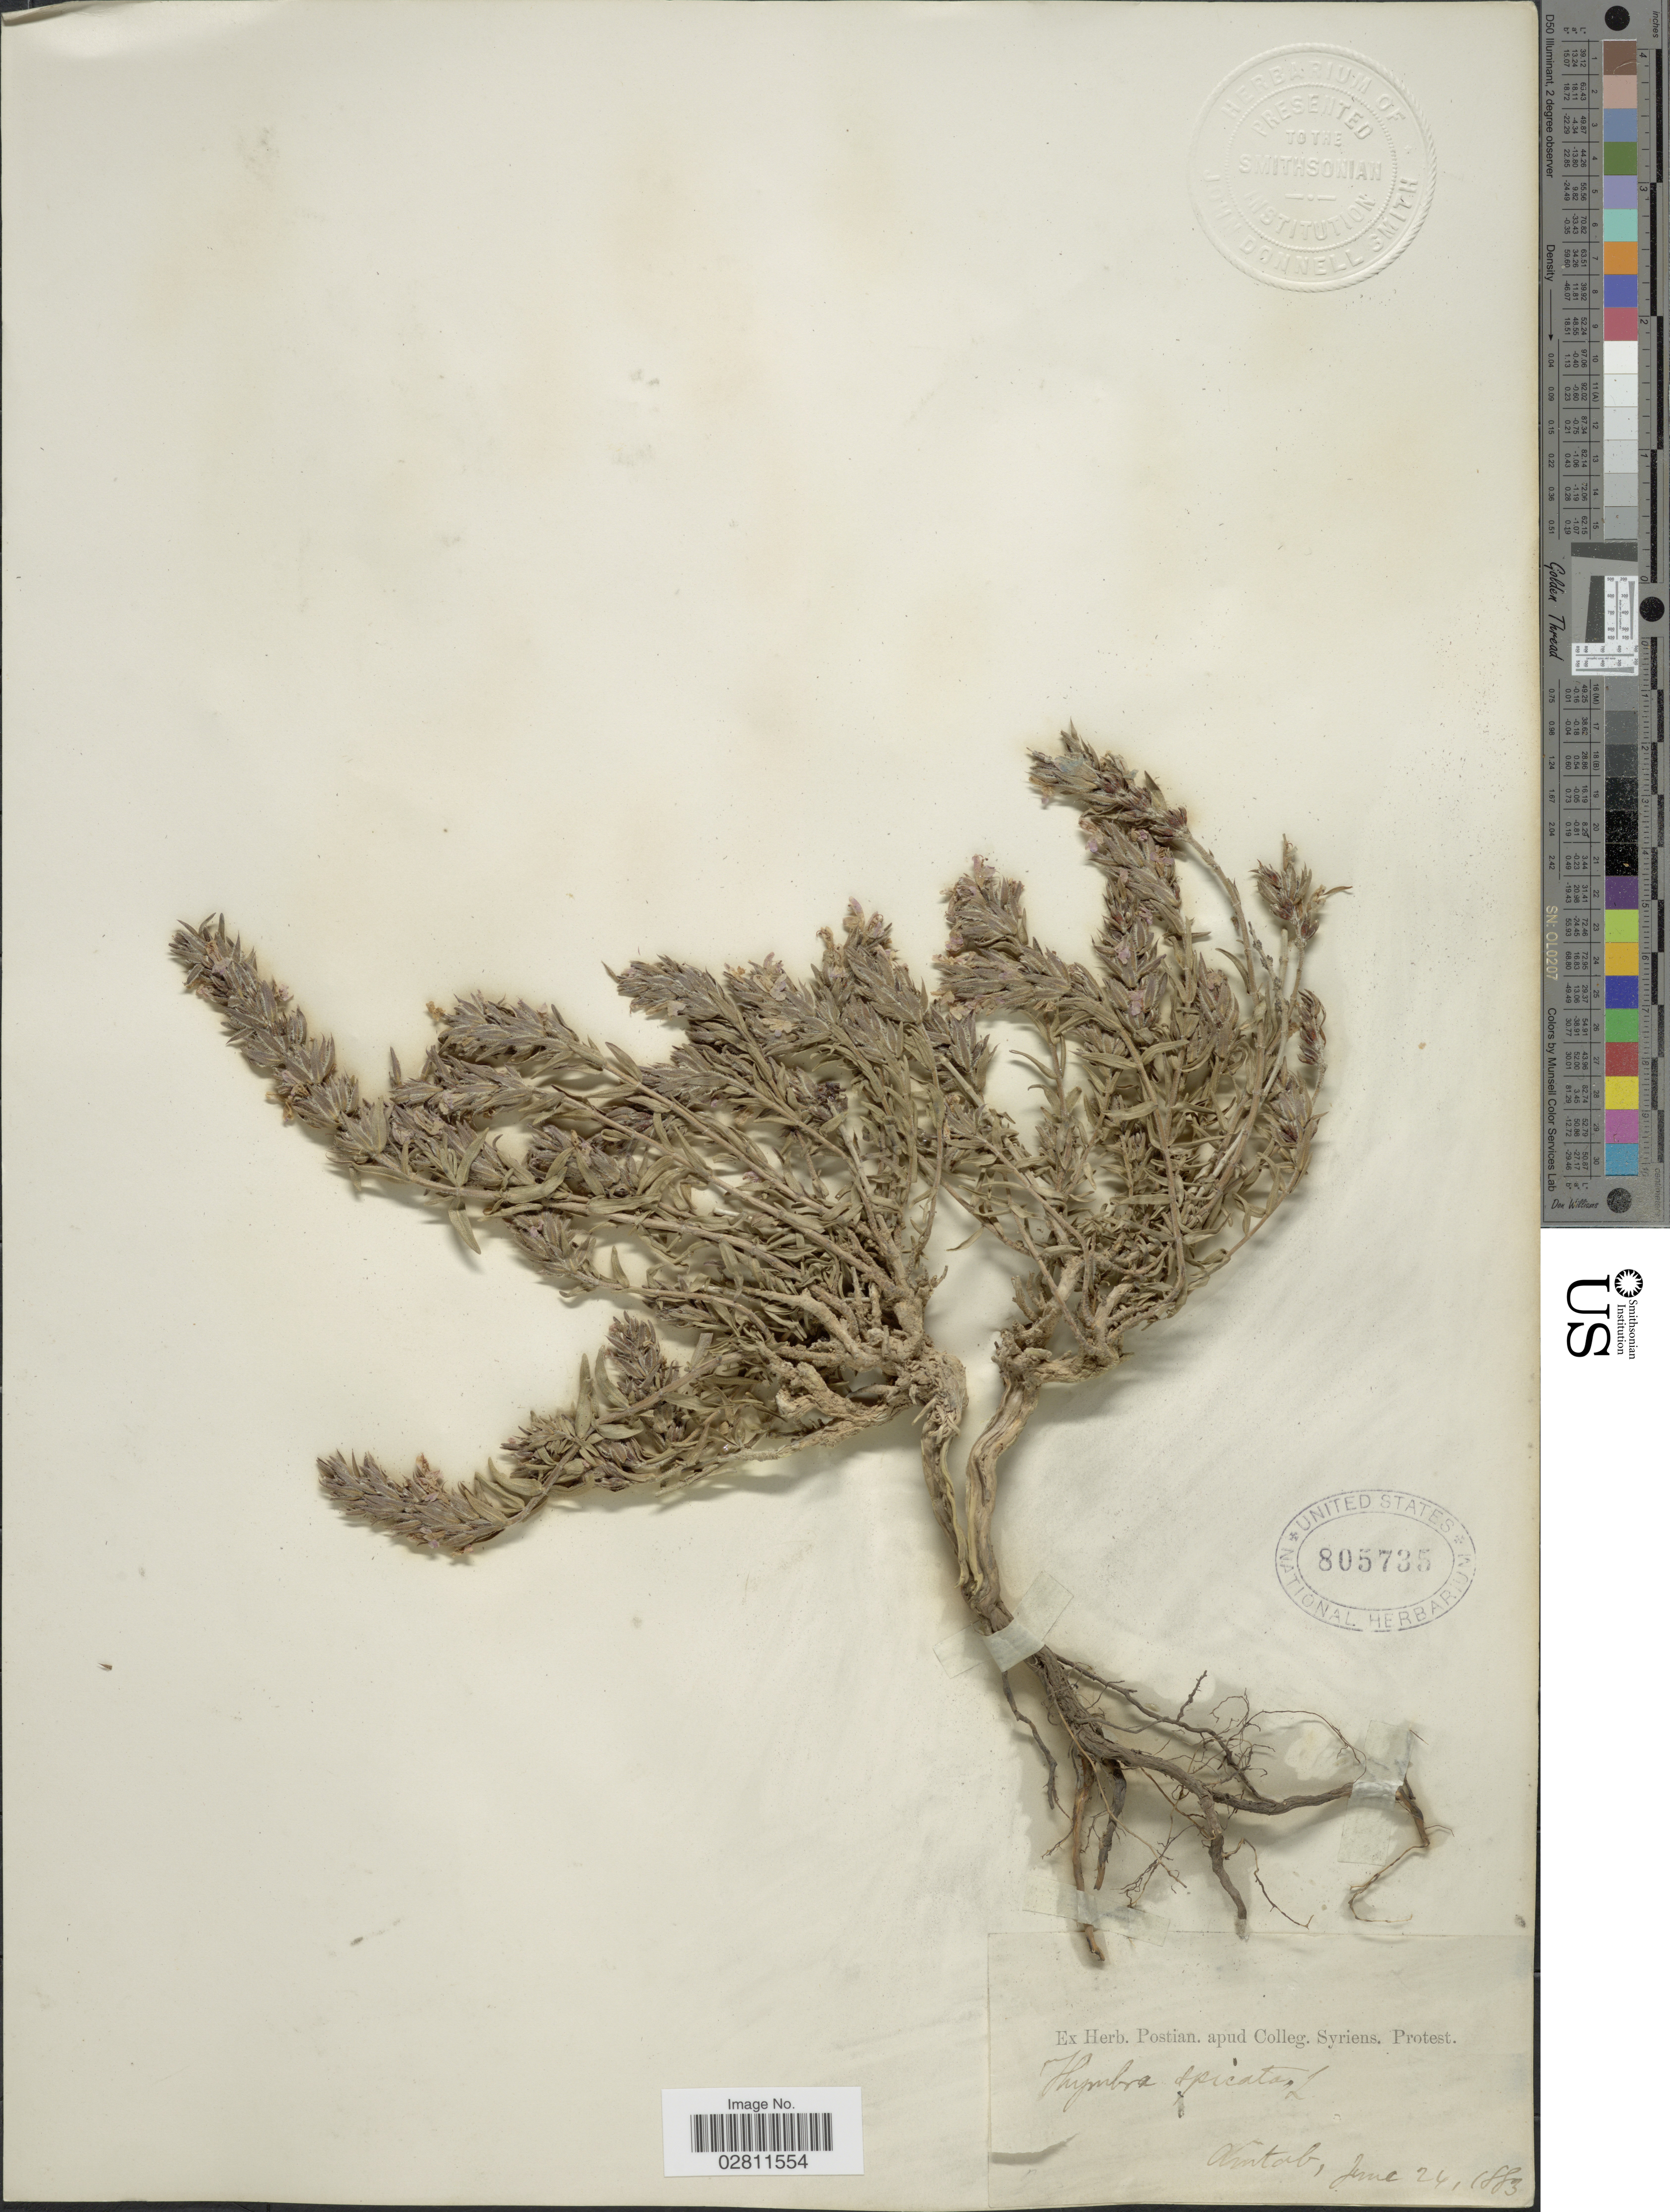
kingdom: Plantae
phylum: Tracheophyta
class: Magnoliopsida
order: Lamiales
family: Lamiaceae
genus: Thymbra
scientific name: Thymbra spicata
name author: L.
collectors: ex herb. Postian. apud Colleg. Syriens. Protest. USE "Fannie P. A. Shepard" (10308853) AS PRIMARY COLLECTOR INSTEAD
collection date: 1883-06-24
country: Syria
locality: Anitab [interpreted]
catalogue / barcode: US 805735